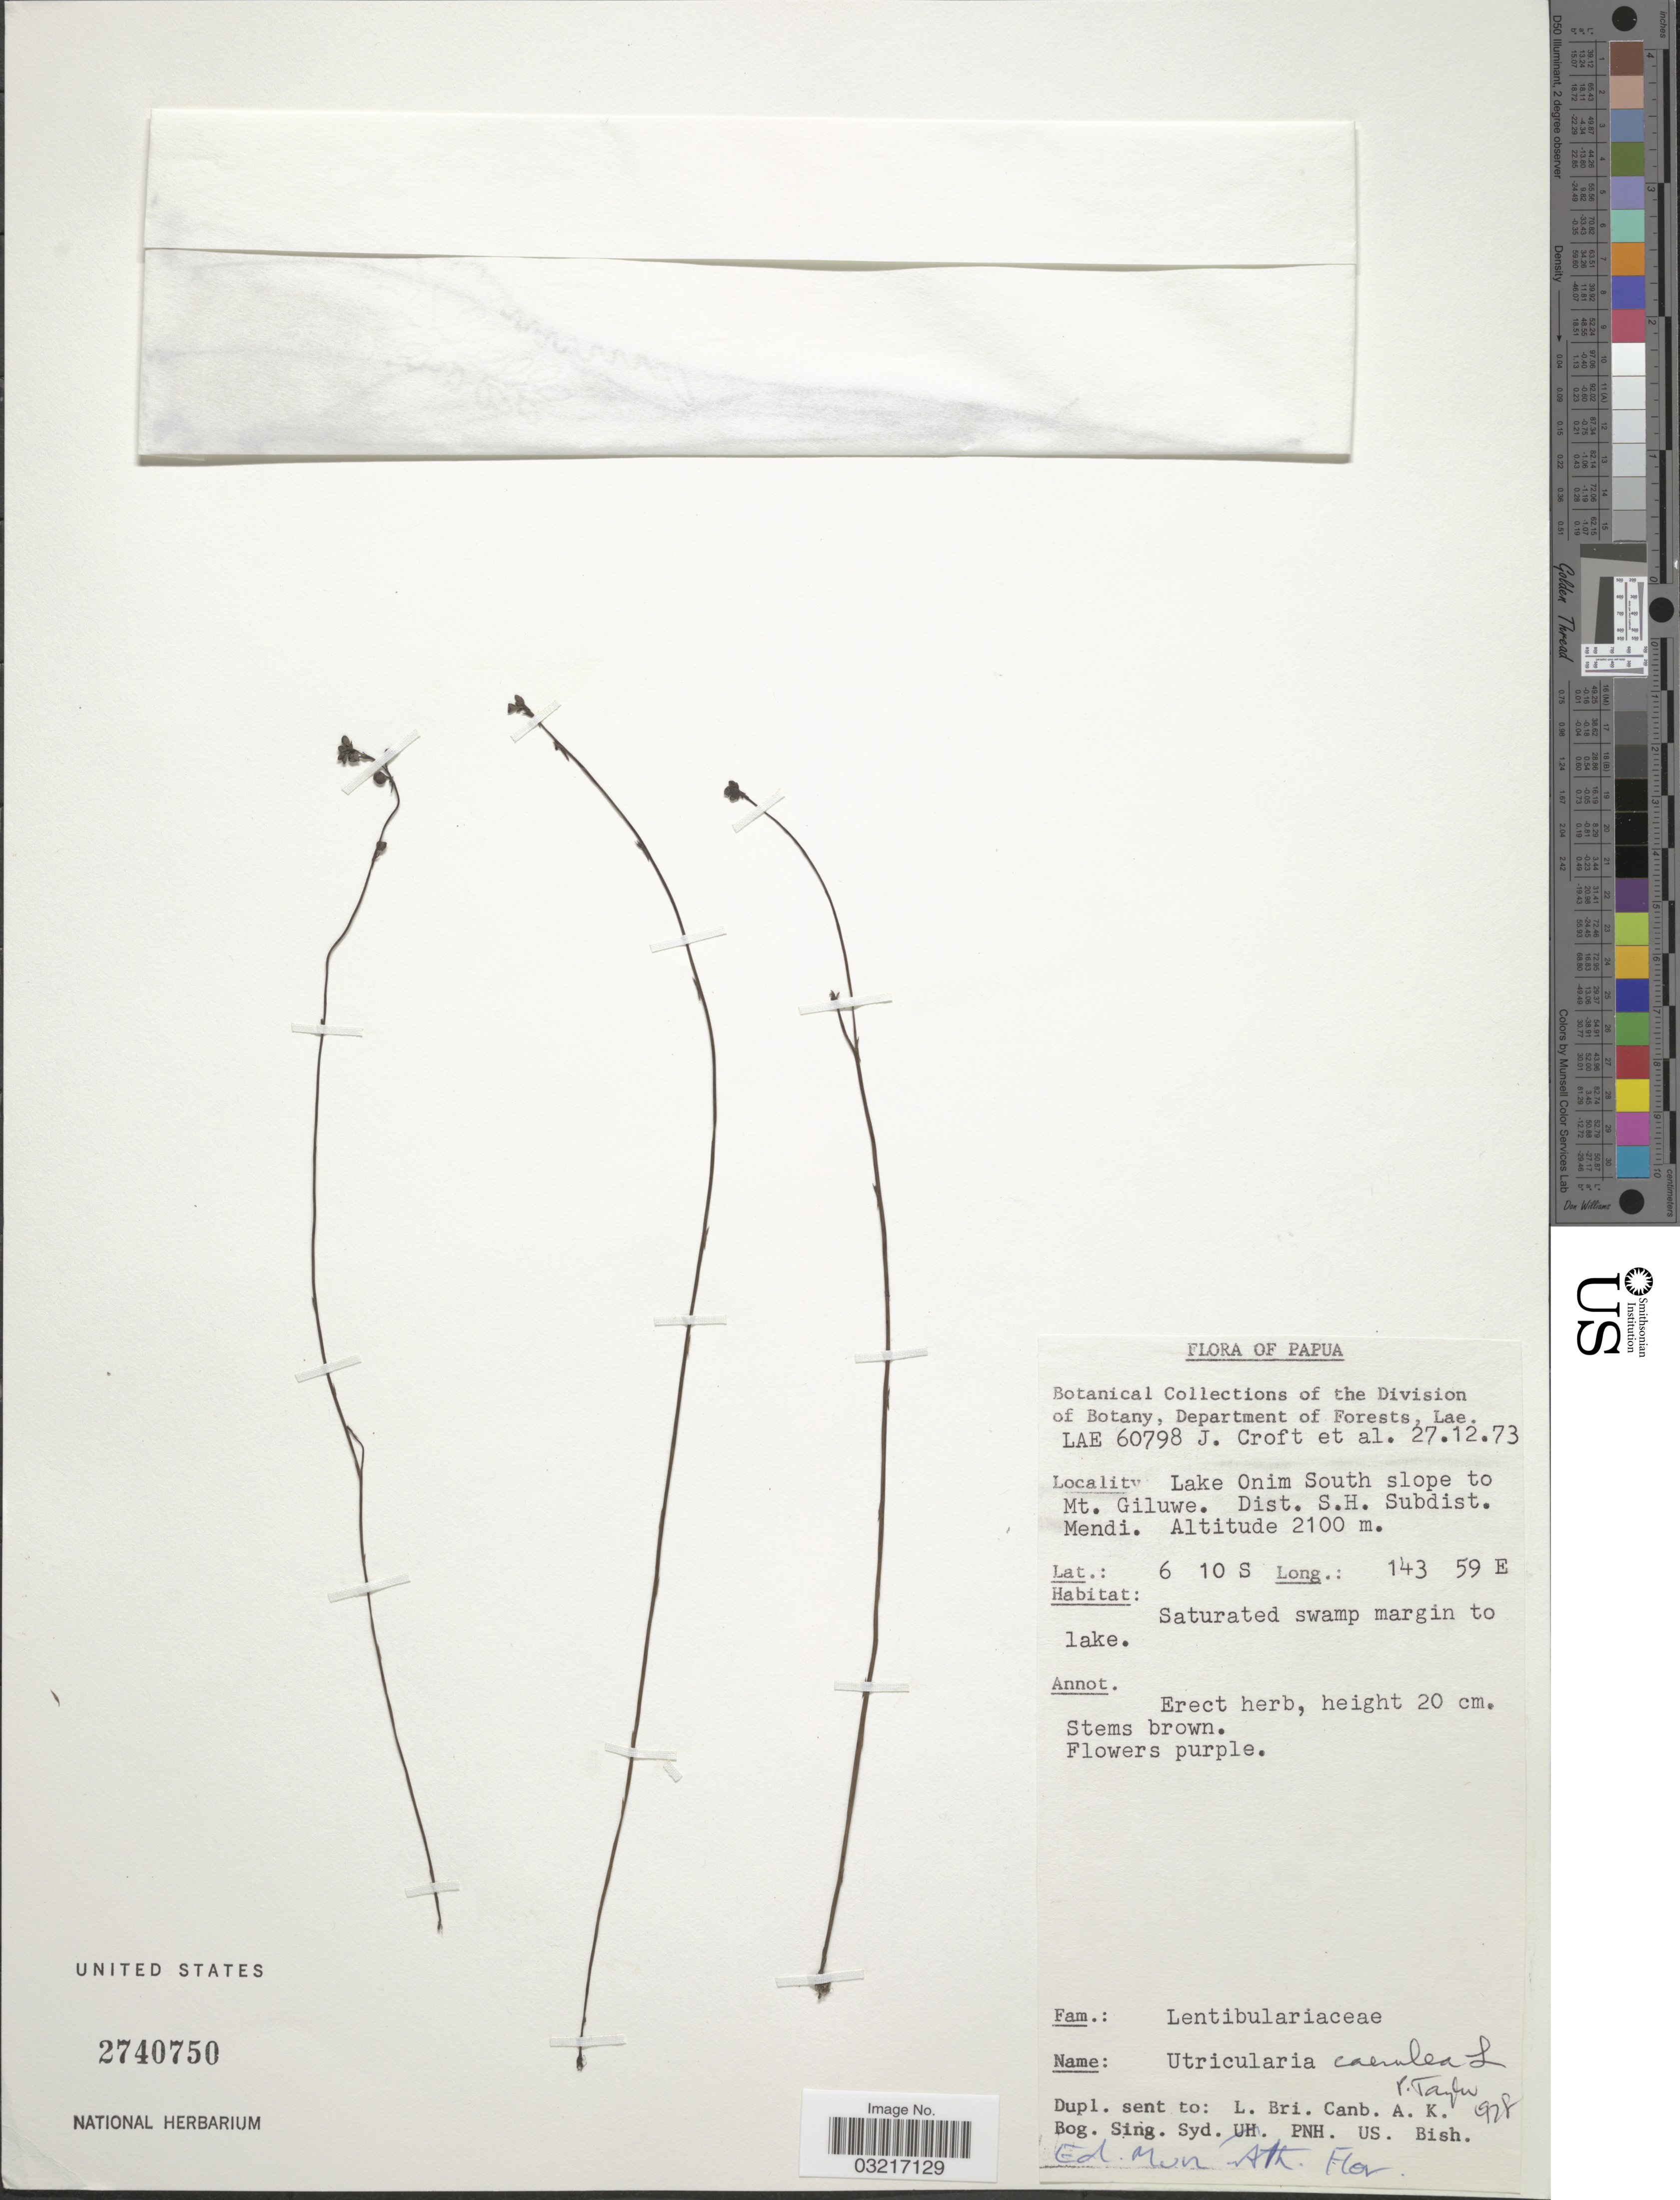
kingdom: Plantae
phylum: Tracheophyta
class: Magnoliopsida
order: Lamiales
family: Lentibulariaceae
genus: Utricularia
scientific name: Utricularia caerulea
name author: L.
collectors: J. Croft & et al.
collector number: LAE 60798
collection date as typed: Transcribed d/m/y: 27/12/73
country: Papua New Guinea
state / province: Southern Highlands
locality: Papua. Lake Onim South slope to Mt. Giluwe. Dist. S.H. Subdist. Mendi.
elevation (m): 2100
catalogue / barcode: US 2740750